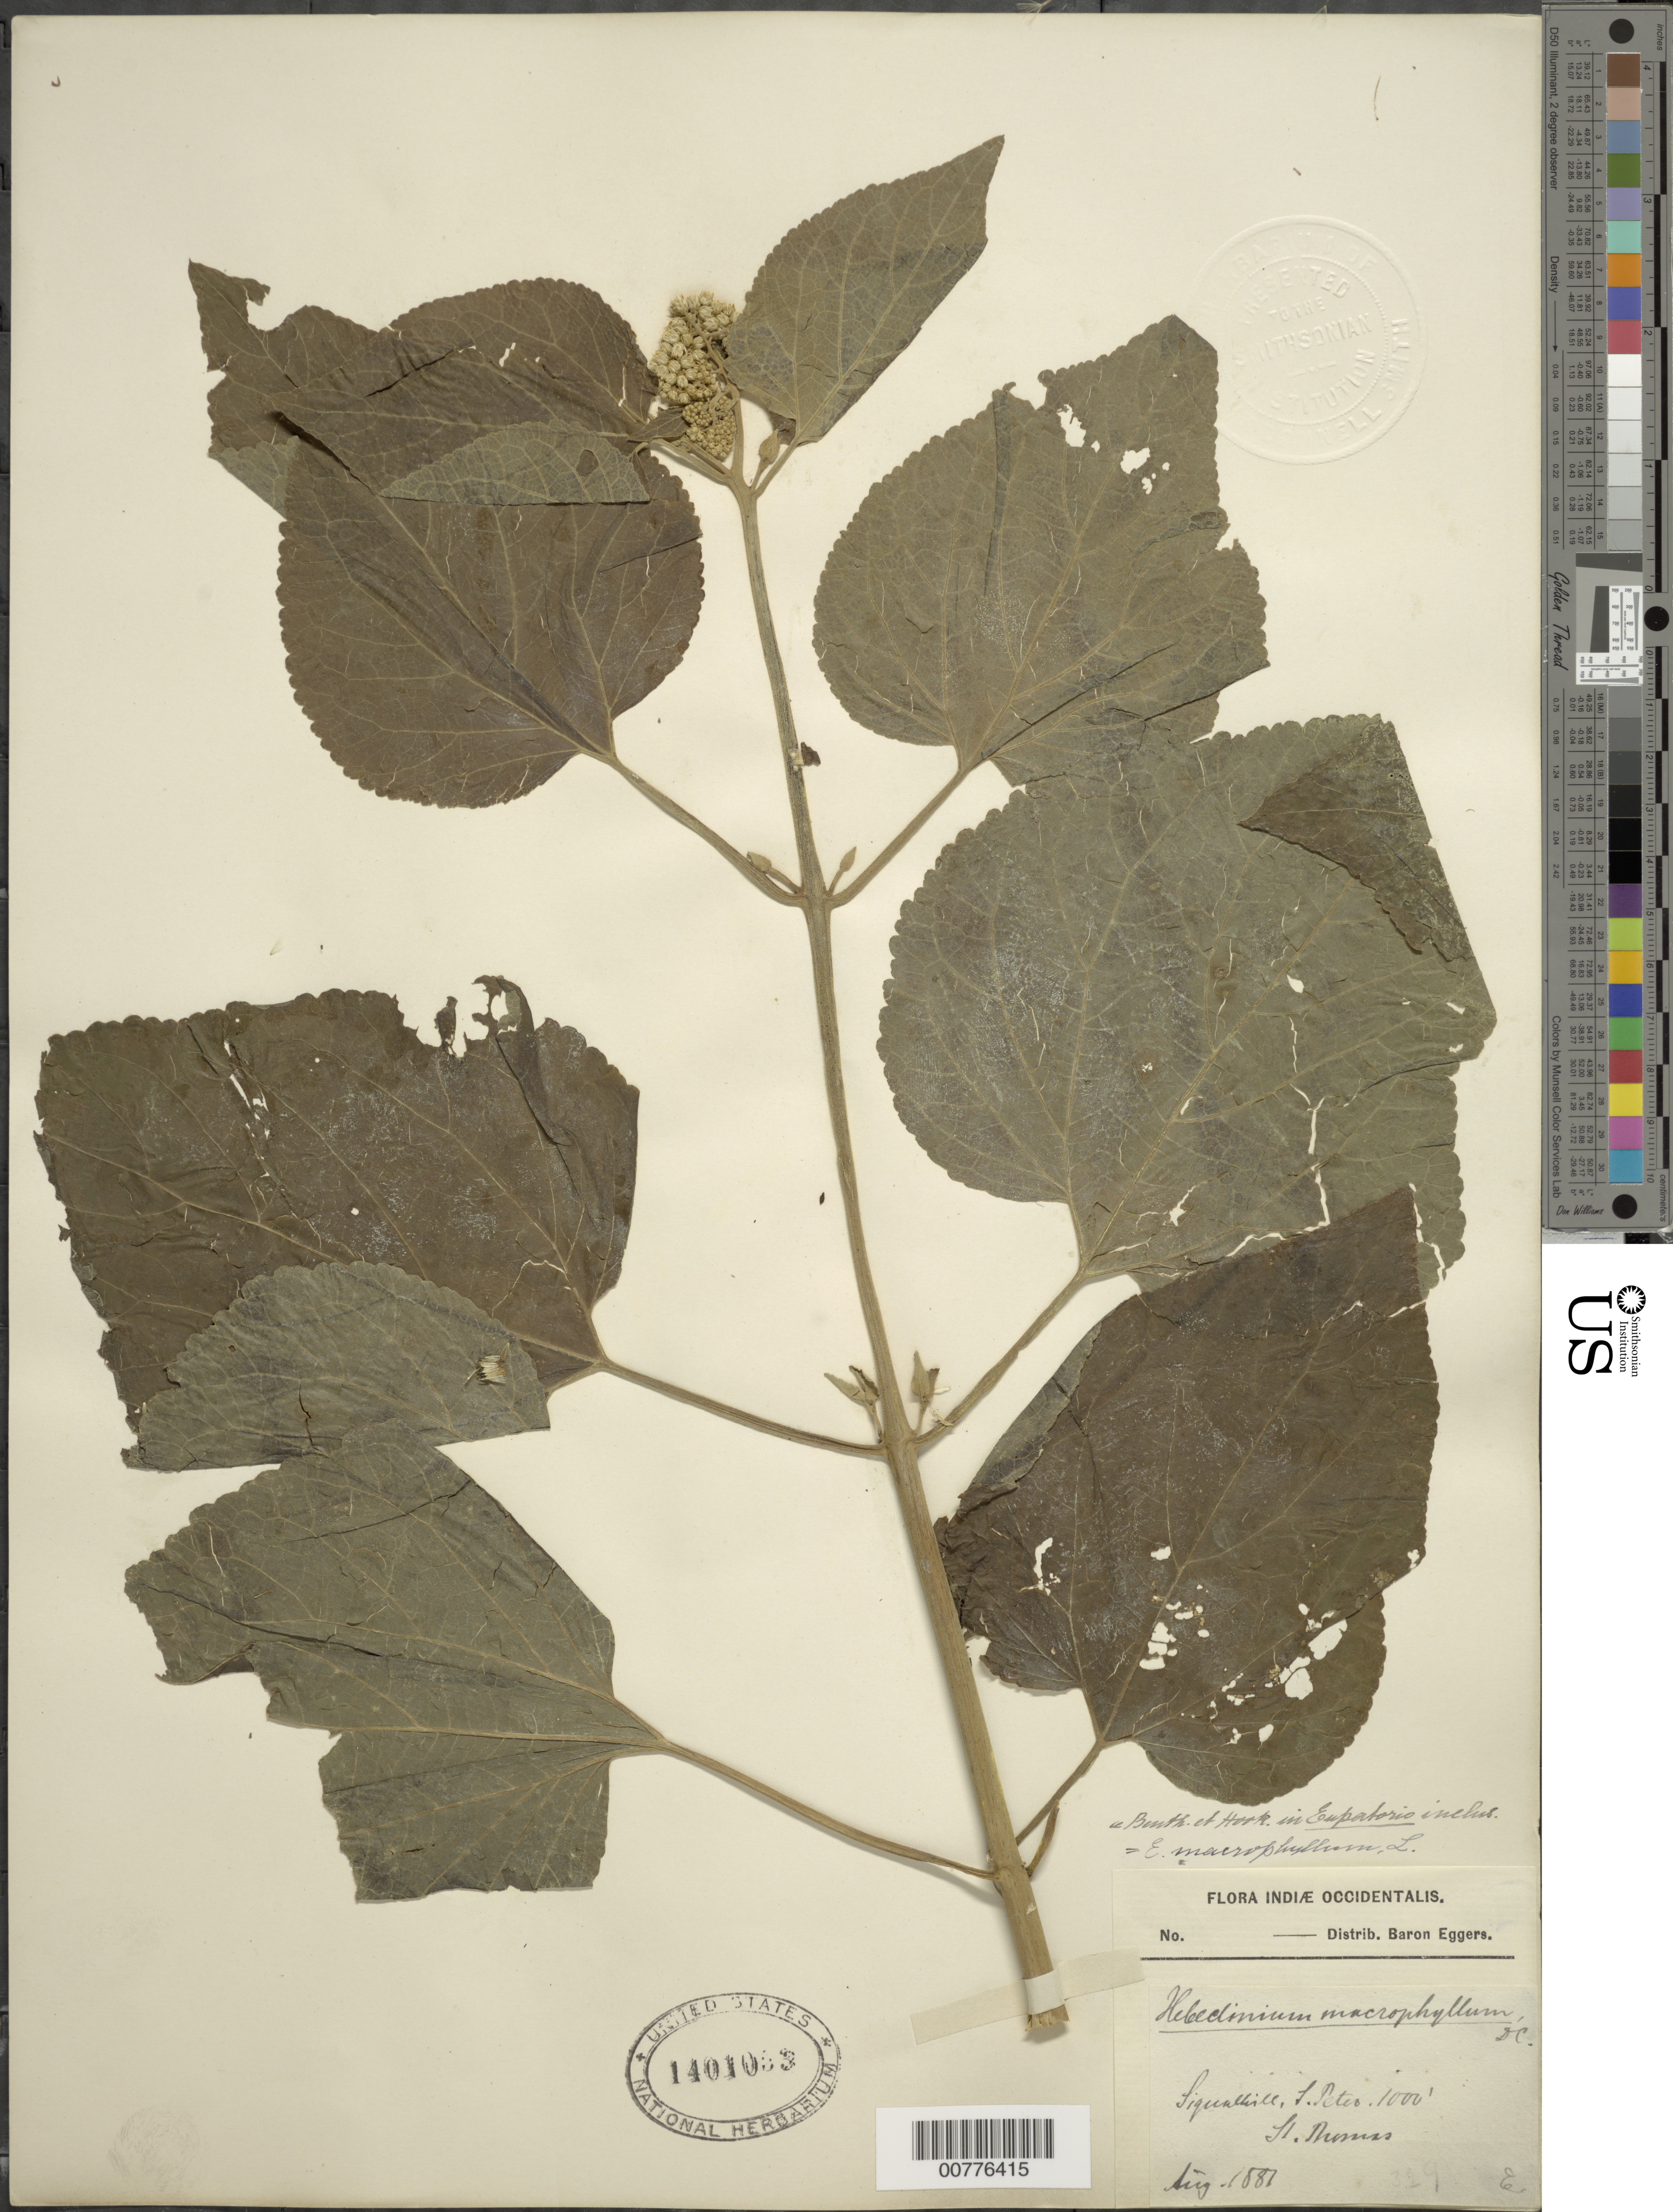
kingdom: Plantae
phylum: Tracheophyta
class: Magnoliopsida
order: Asterales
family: Asteraceae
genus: Hebeclinium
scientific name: Hebeclinium macrophyllum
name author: (L.) DC.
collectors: H. F. A. von Eggers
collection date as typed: Aug 1881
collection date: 1881-08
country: U.S. Virgin Islands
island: St. Thomas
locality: Signal hill [sic], Peter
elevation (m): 305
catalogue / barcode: US 1401033